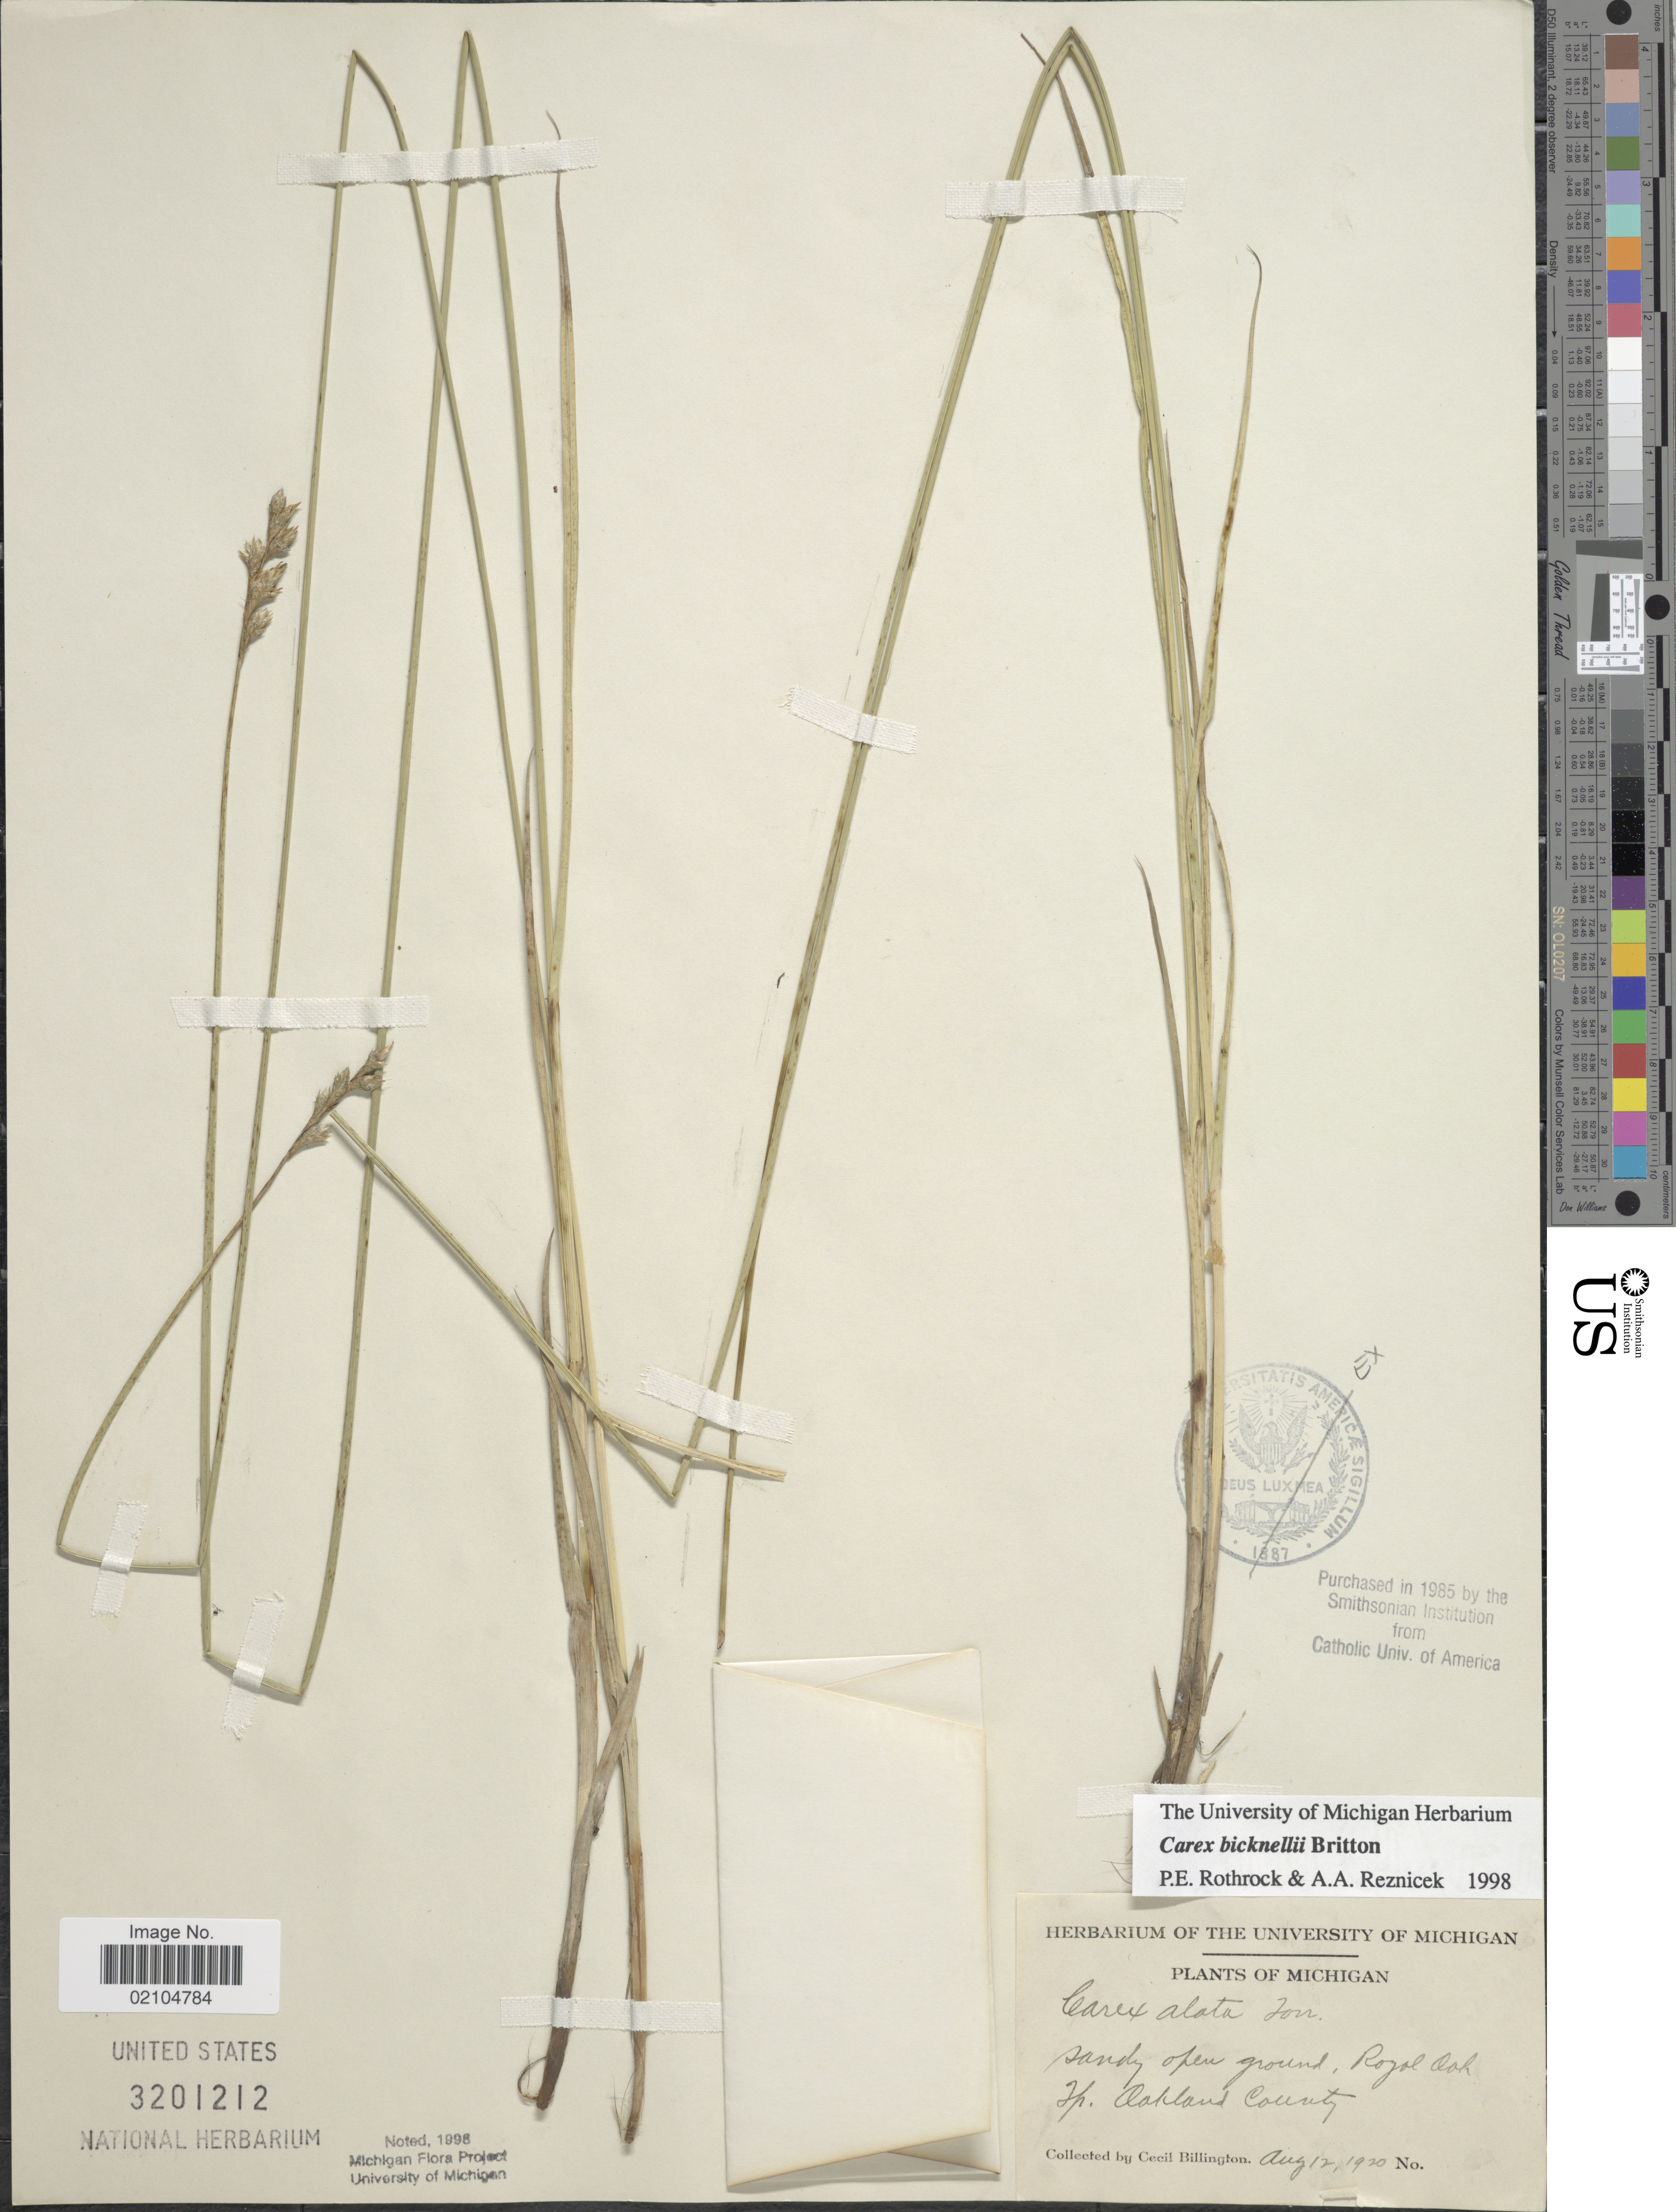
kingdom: Plantae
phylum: Tracheophyta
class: Liliopsida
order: Poales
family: Cyperaceae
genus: Carex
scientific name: Carex bicknellii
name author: Britton & A. Br.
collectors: C. Billington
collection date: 1920-08-12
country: United States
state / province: Michigan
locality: Sandy open ground, Royal Oak Tp. Oakland County.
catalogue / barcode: US 3201212